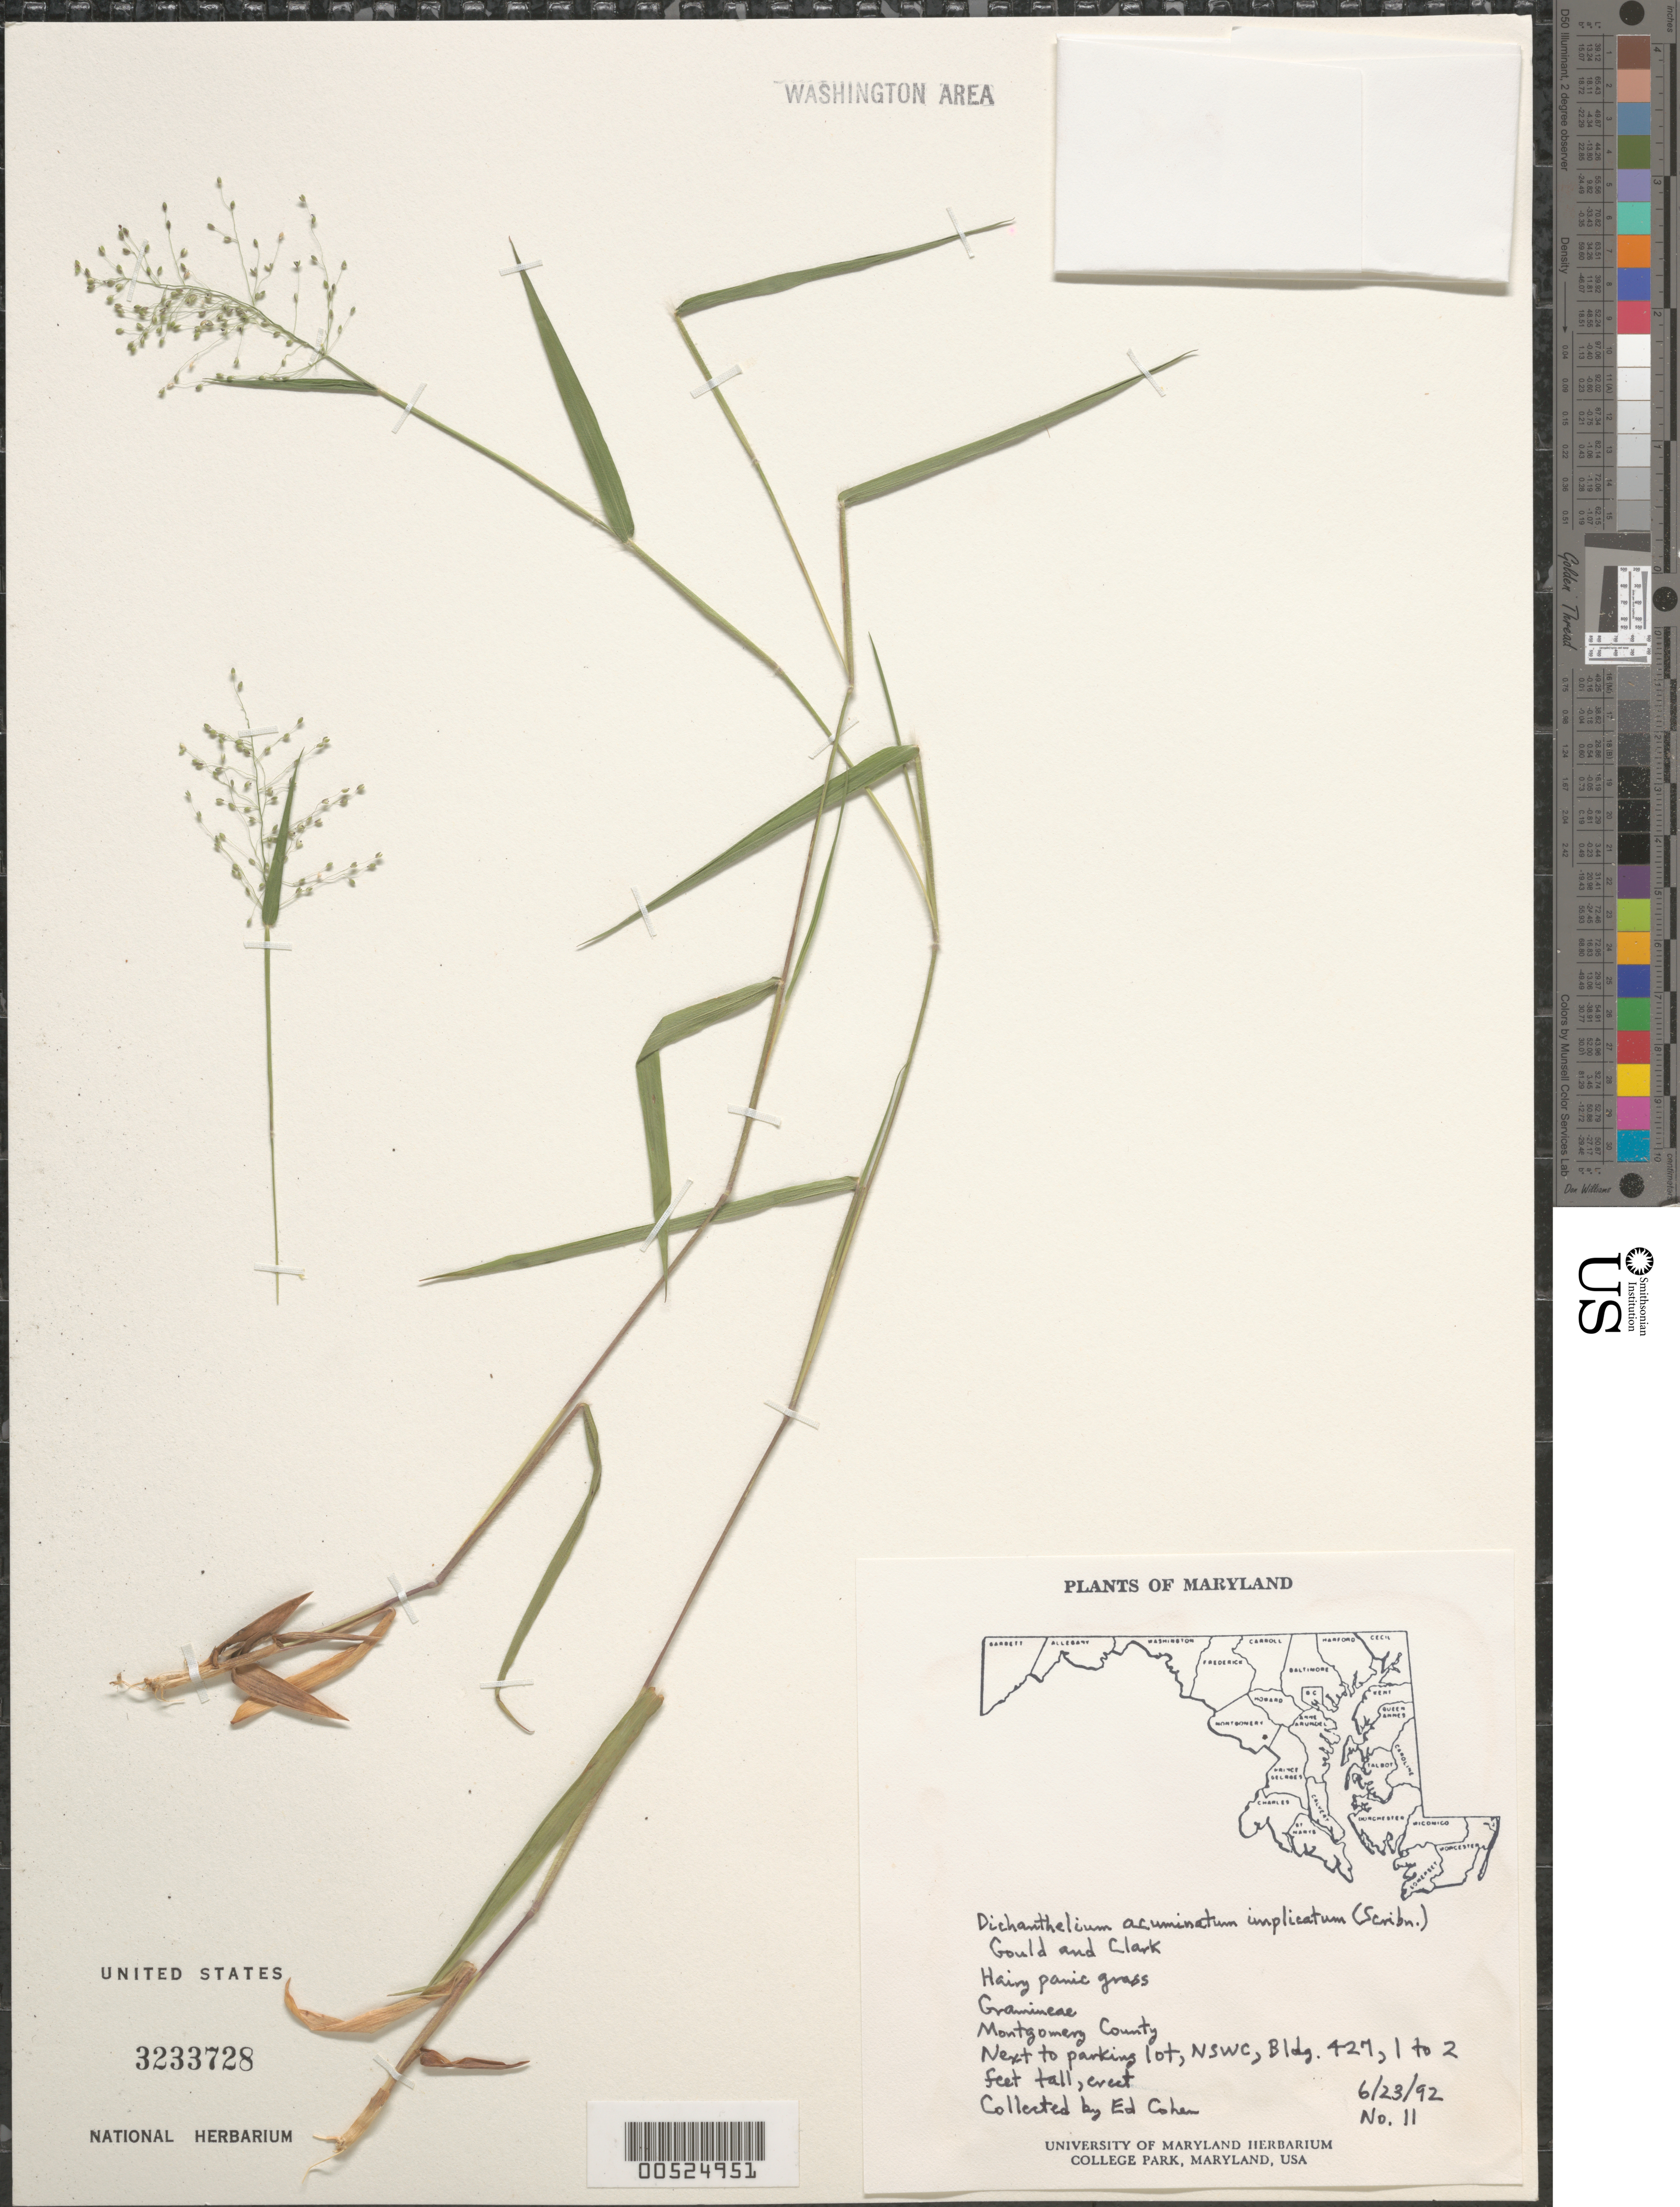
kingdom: Plantae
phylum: Tracheophyta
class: Liliopsida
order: Poales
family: Poaceae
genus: Dichanthelium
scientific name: Dichanthelium acuminatum var. implicatum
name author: (Scribn.) Gould & C.A. Clark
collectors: E. Cohen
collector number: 11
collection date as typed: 23 Jun 1992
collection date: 1992-06-23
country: United States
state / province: Maryland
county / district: Montgomery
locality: Silver Spring, Naval Surface Warfare Center, Bldg. 427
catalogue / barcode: US 3233728